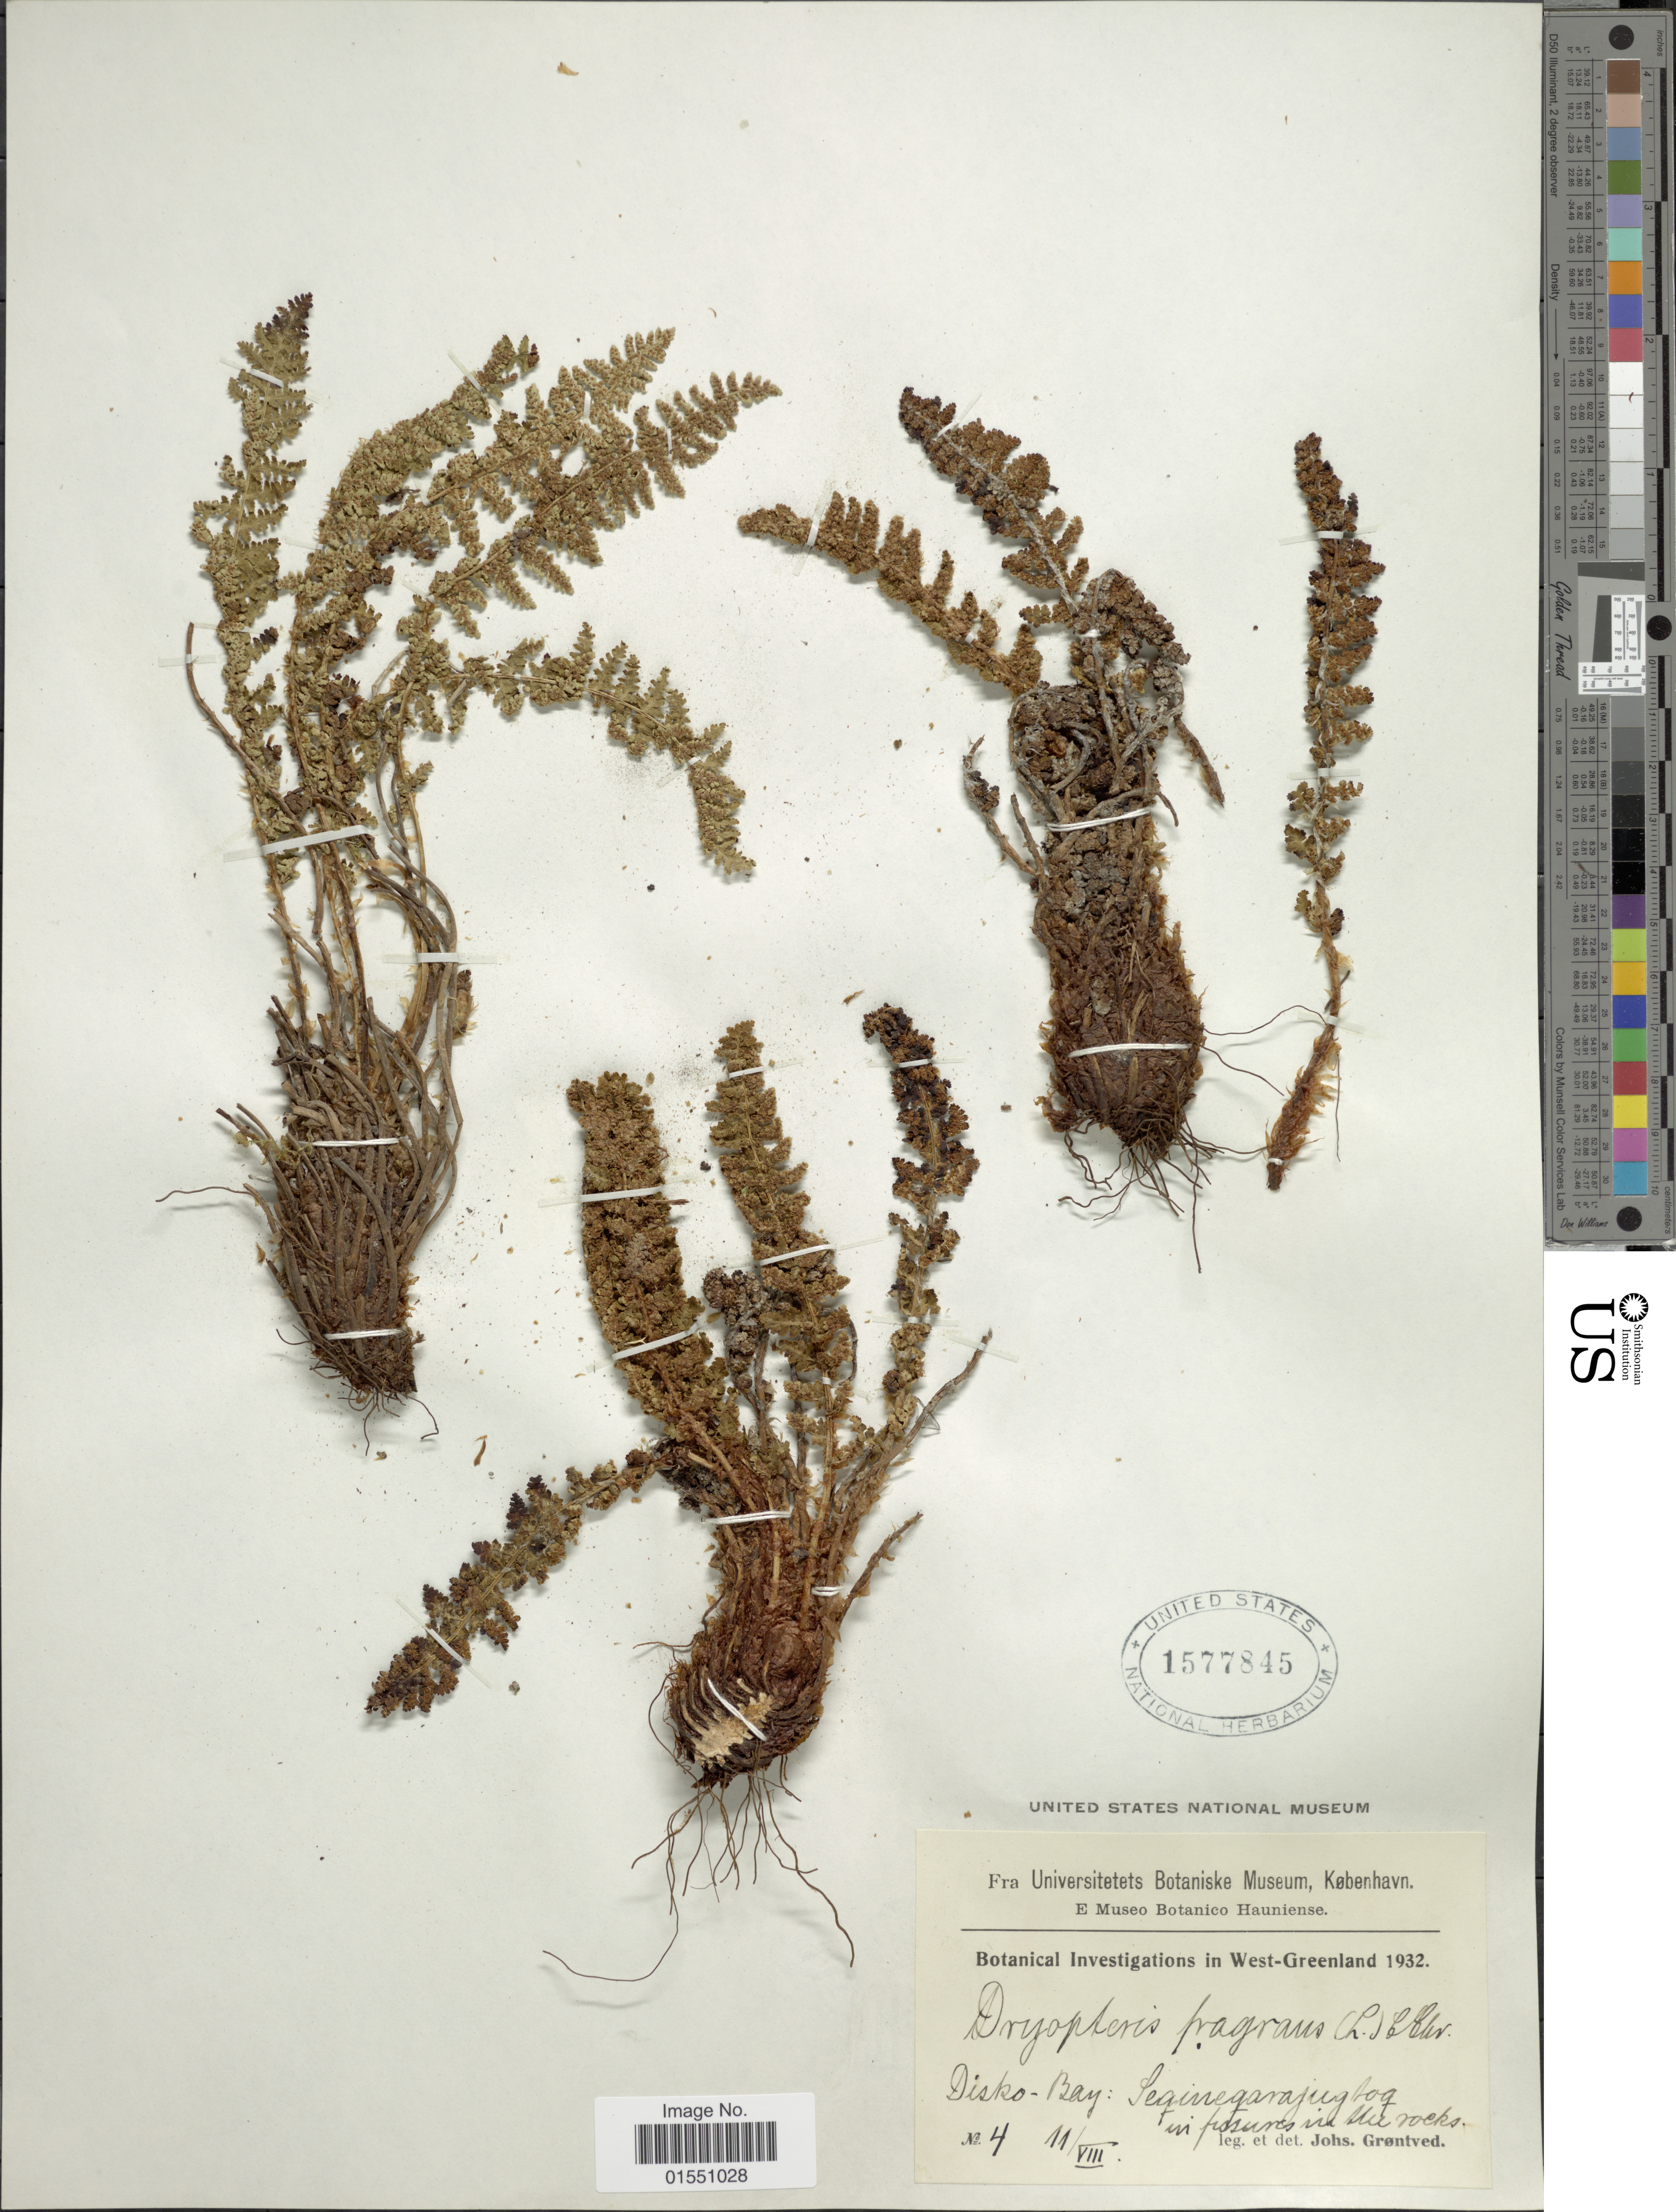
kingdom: Plantae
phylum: Tracheophyta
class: Polypodiopsida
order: Polypodiales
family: Dryopteridaceae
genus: Dryopteris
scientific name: Dryopteris fragrans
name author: (L.) Schott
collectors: J. Grontved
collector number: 4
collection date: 1932-08-11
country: Greenland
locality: West-Greenland. Disko-Bay: Seqínerqârajugtoq in fissures in the rocks.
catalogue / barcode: US 1577845